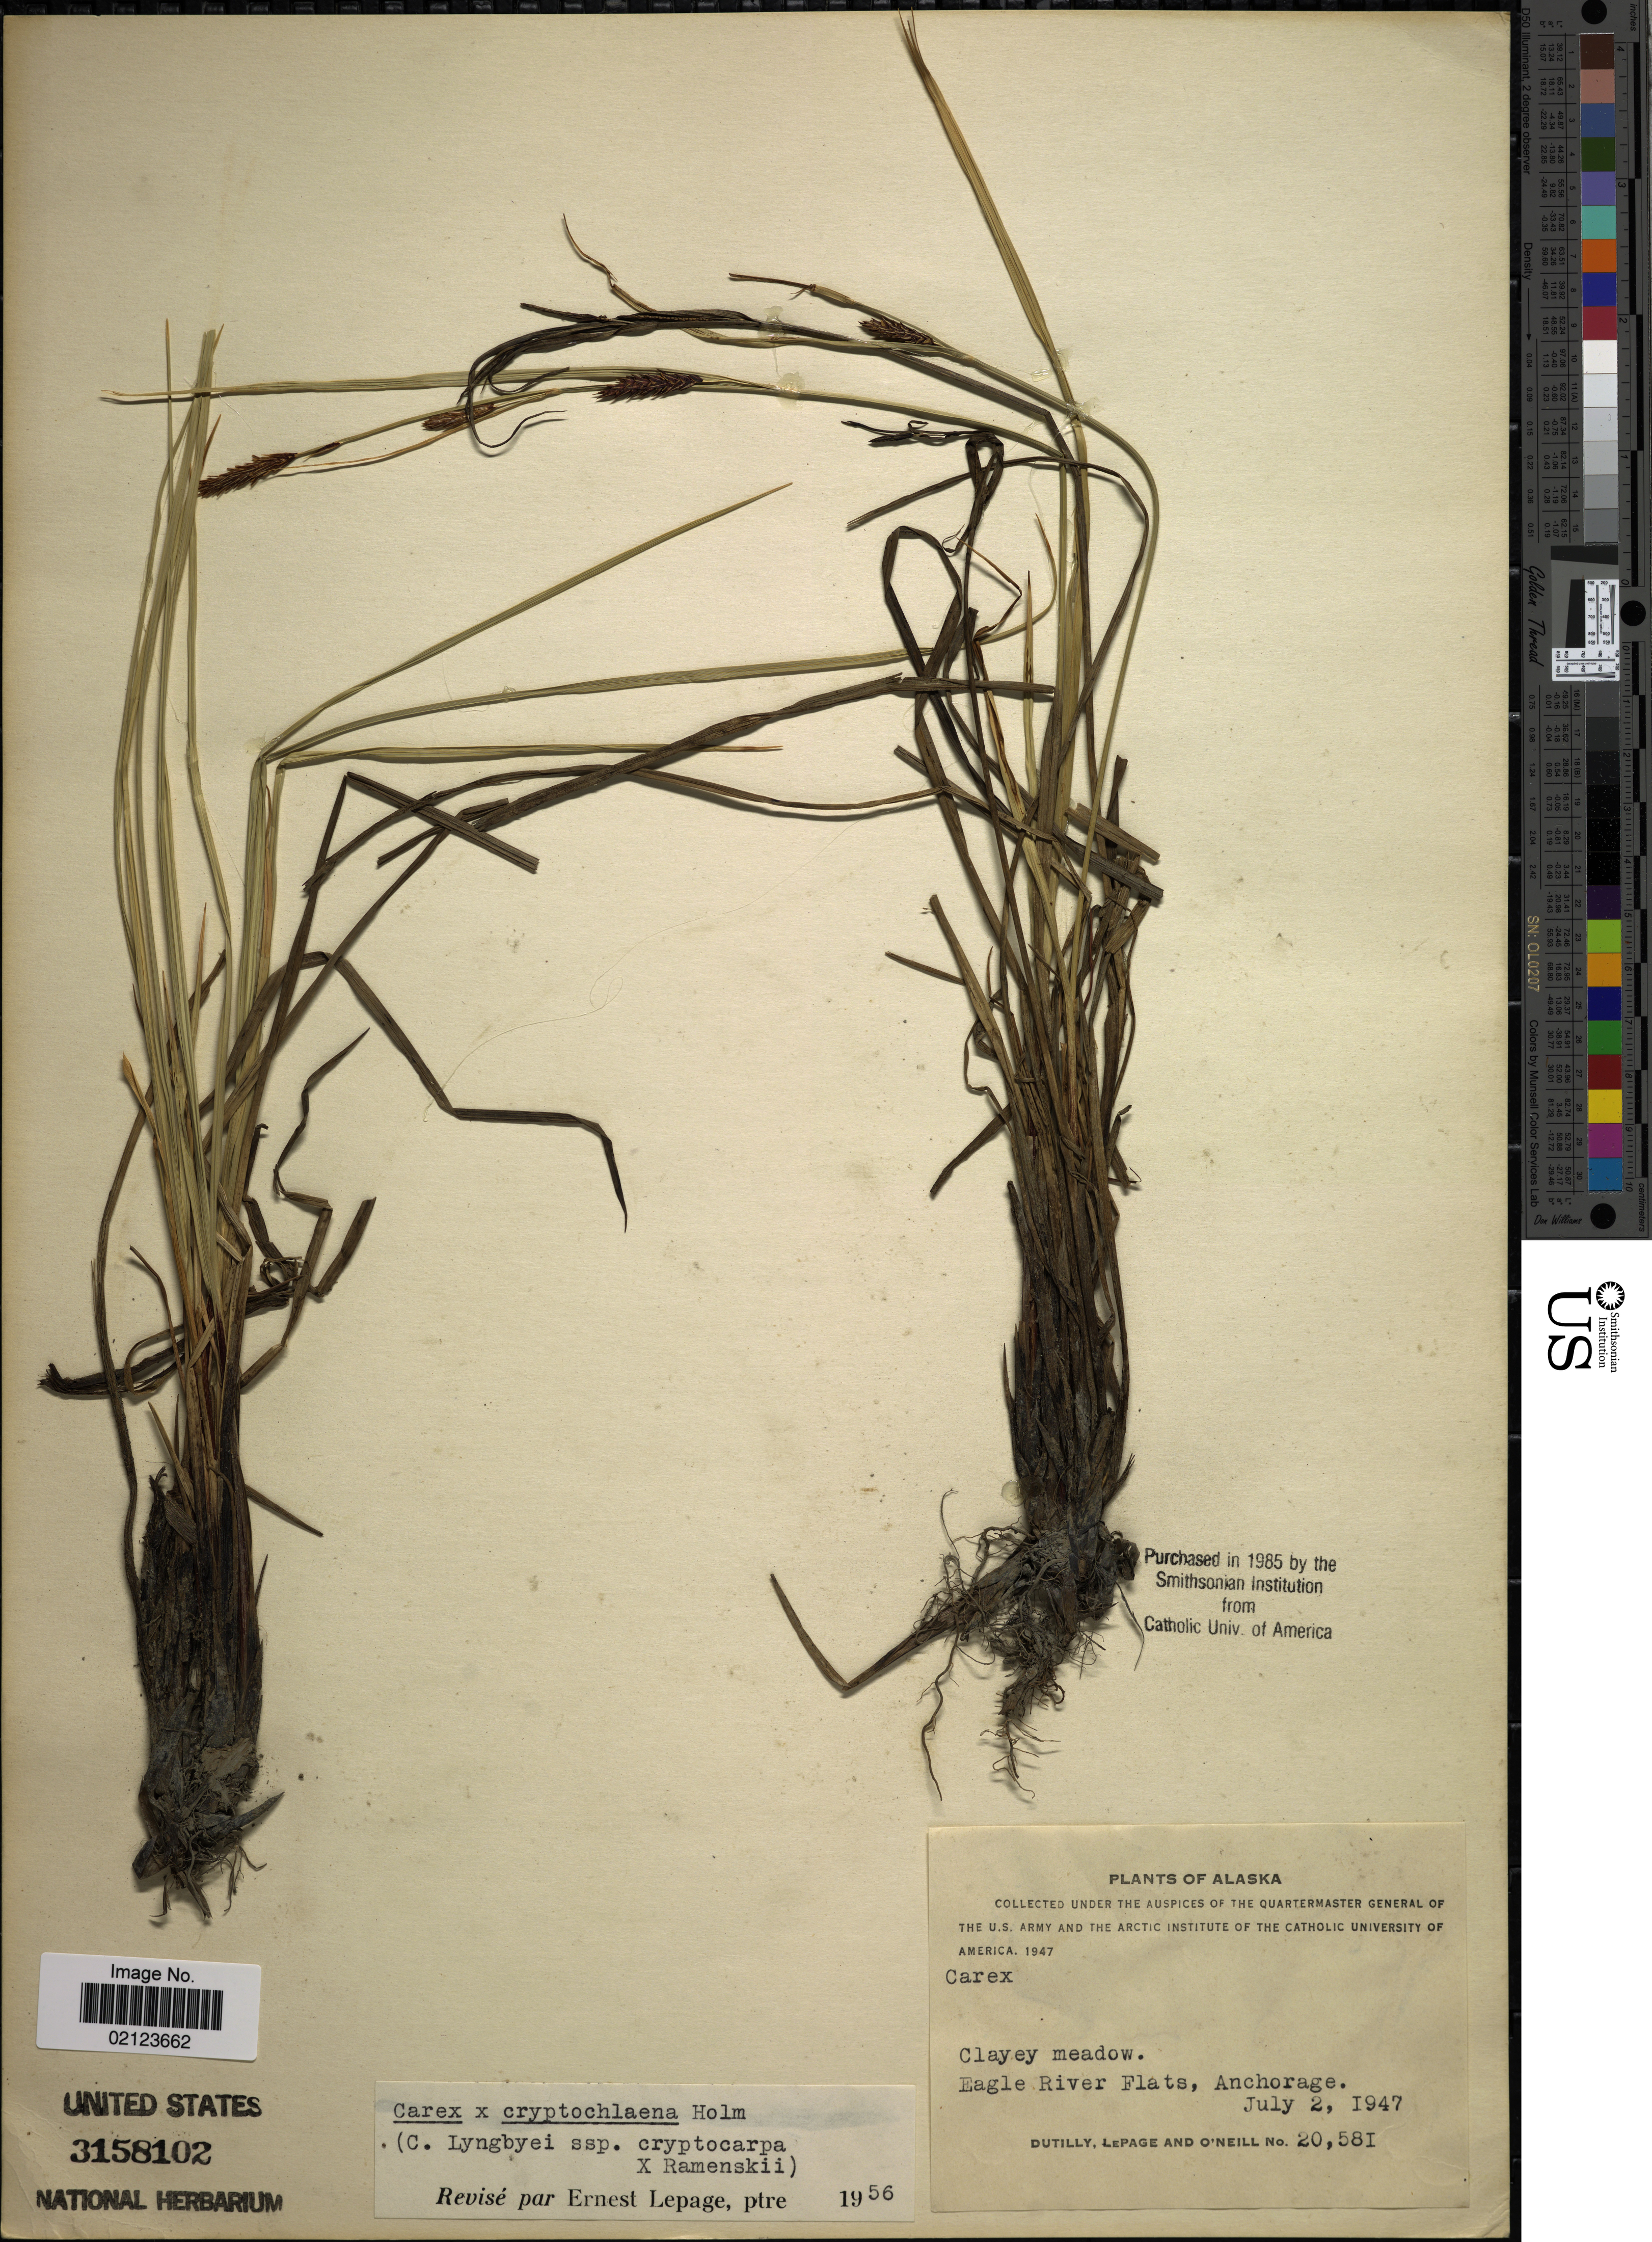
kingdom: Plantae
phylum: Tracheophyta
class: Liliopsida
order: Poales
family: Cyperaceae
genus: Carex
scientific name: Carex lyngbyei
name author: Hornem.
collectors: -. Dutilly, -. LePage & -. O'Neill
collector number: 20581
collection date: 1947-07-02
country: United States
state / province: Alaska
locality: Clayey meadow. Eagle River Flats, Anchorage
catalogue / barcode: US 3158102